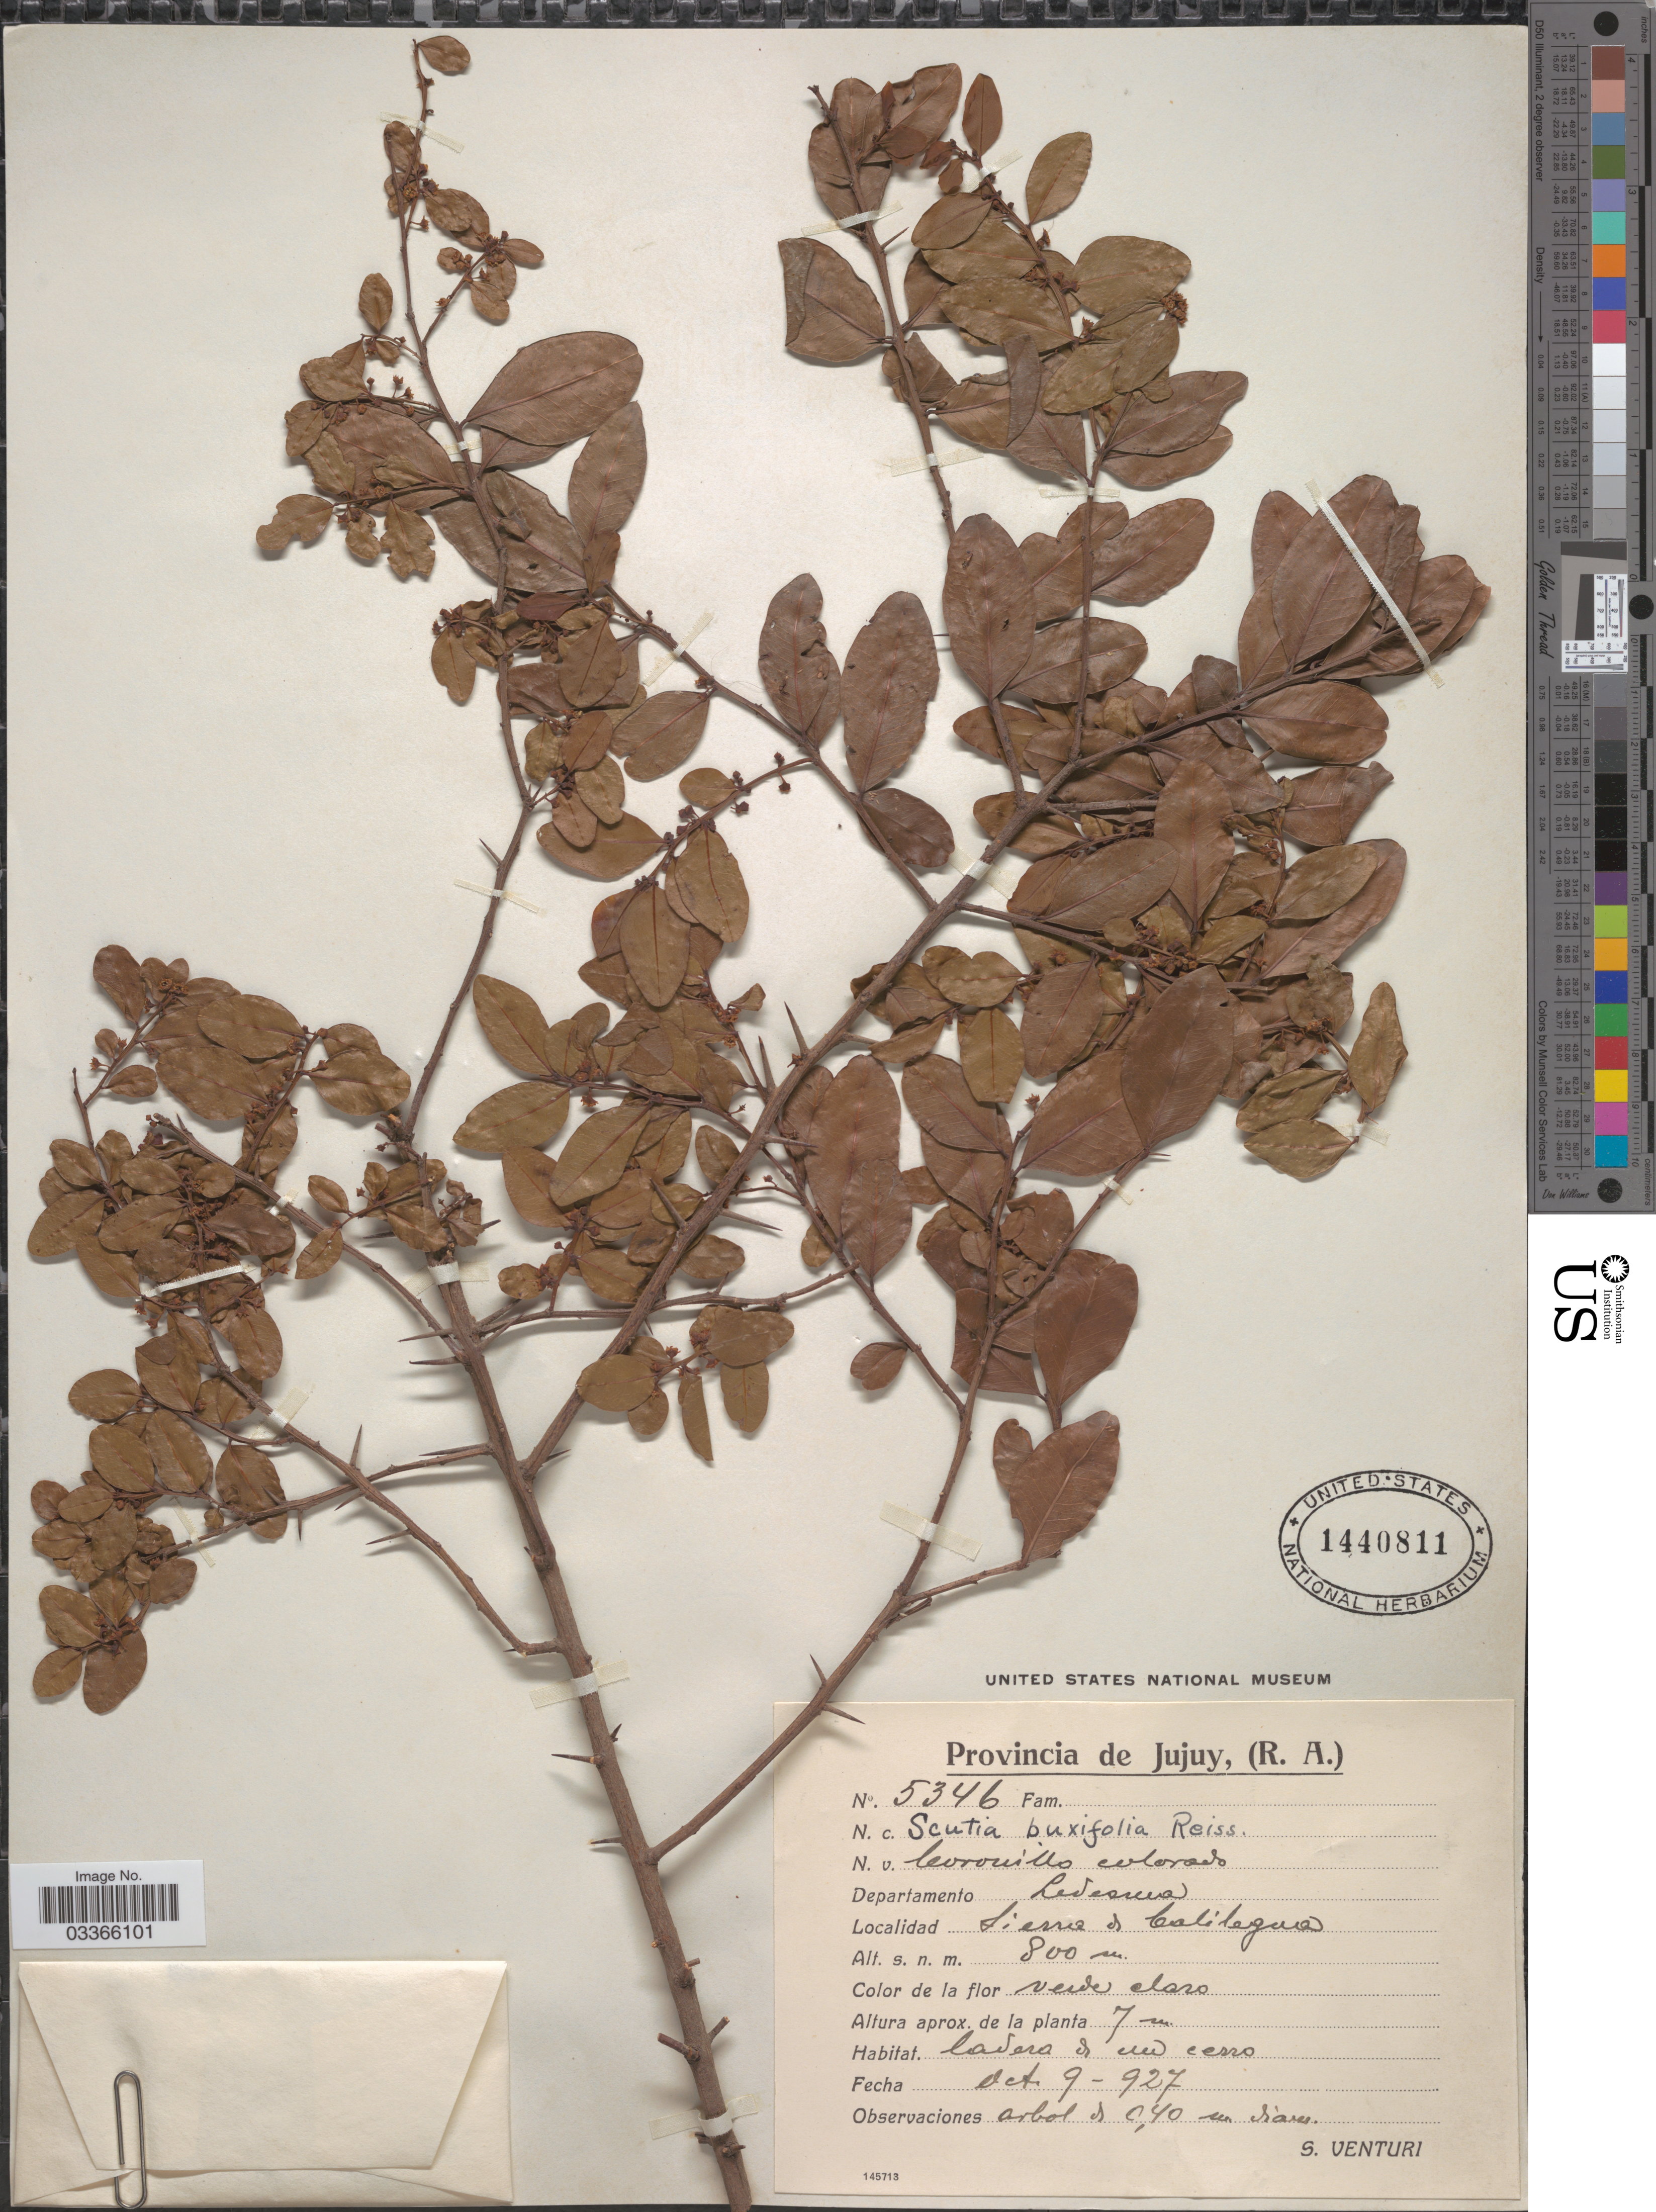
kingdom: Plantae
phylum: Tracheophyta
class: Magnoliopsida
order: Rosales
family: Rhamnaceae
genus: Scutia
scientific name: Scutia buxifolia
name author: Reissek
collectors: S. Venturi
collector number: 5346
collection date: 1927-10-09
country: Argentina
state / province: Jujuy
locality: Departamento Ledesma, Sierra de Calilegua.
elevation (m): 800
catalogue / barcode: US 1440811